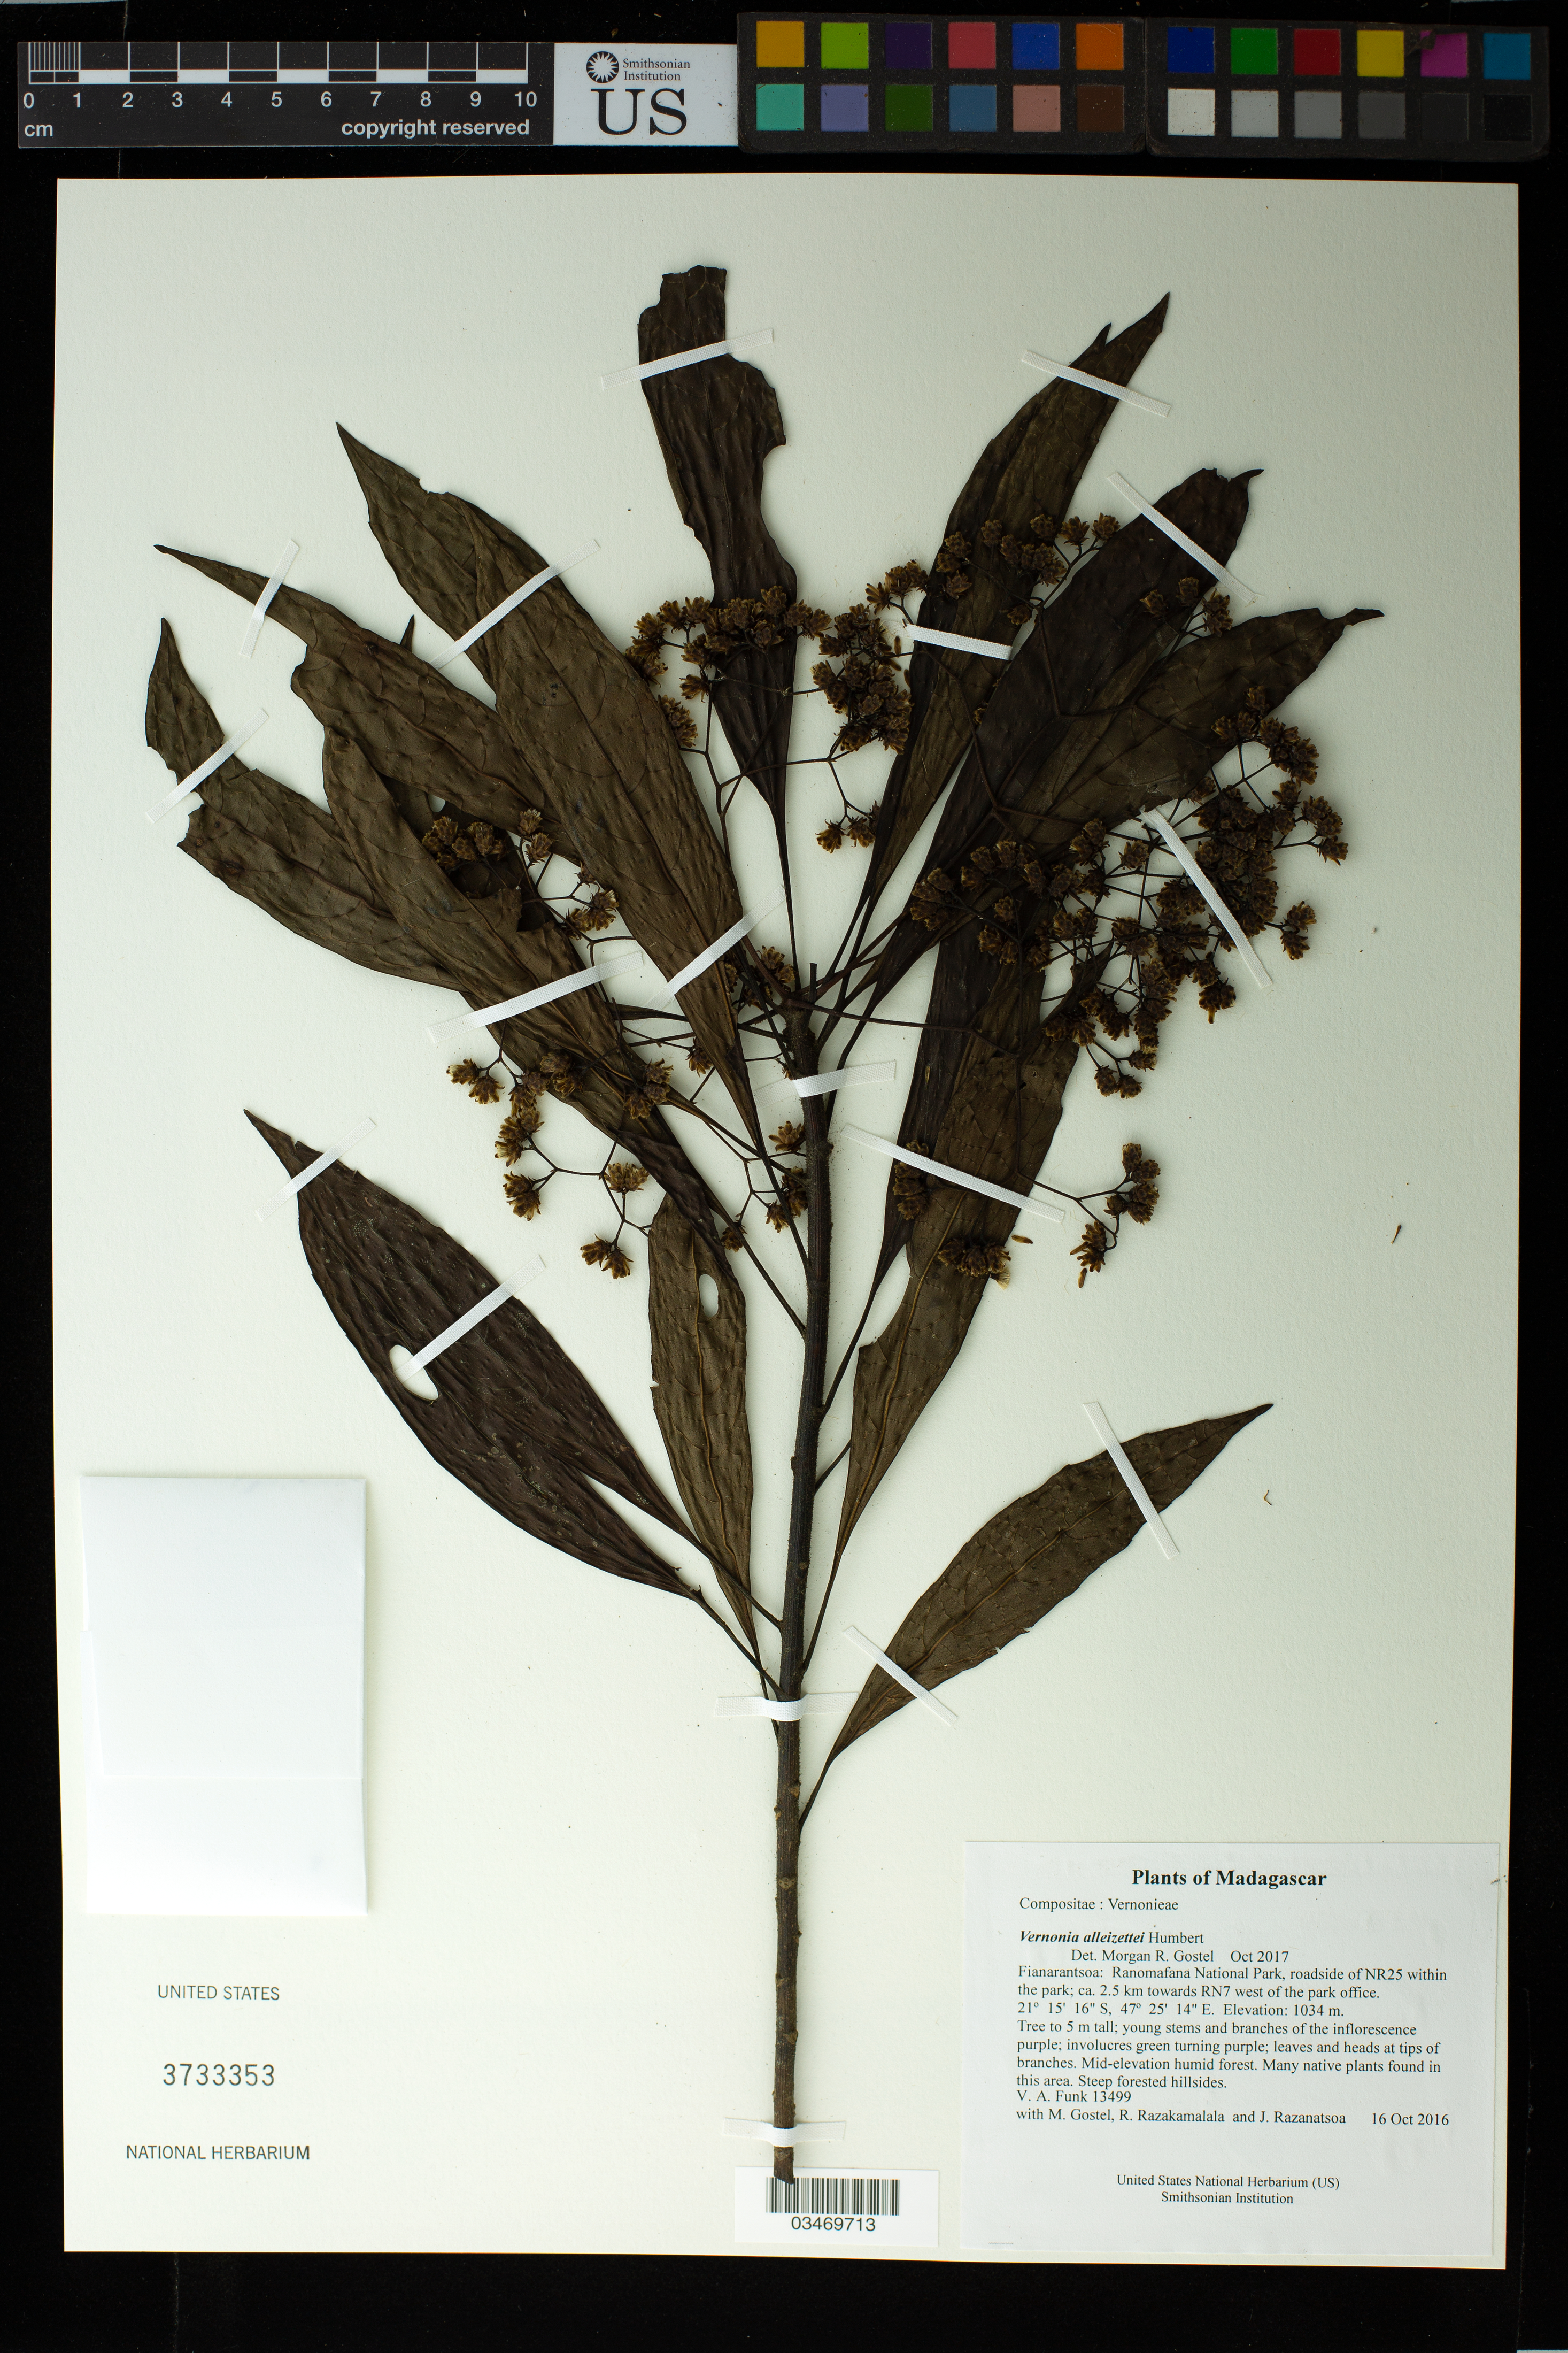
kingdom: Plantae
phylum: Tracheophyta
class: Magnoliopsida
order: Asterales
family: Asteraceae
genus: Vernonia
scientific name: Vernonia alleizettei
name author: Humbert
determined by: Gostel, M. R.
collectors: M. R. Gostel, R. Razakamalala & J. Razanatsoa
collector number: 13499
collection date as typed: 16 Oct 2016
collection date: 2016-10-16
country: Madagascar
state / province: Vatovavy Fitovinany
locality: Ranomafana National Park, roadside of NR25 within the park; ca. 2.5 km towards RN7 west of the park office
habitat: Mid-elevation humid forest. Many native plants found in this area. Steep forested hillsides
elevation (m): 1034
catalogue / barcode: US 3733353